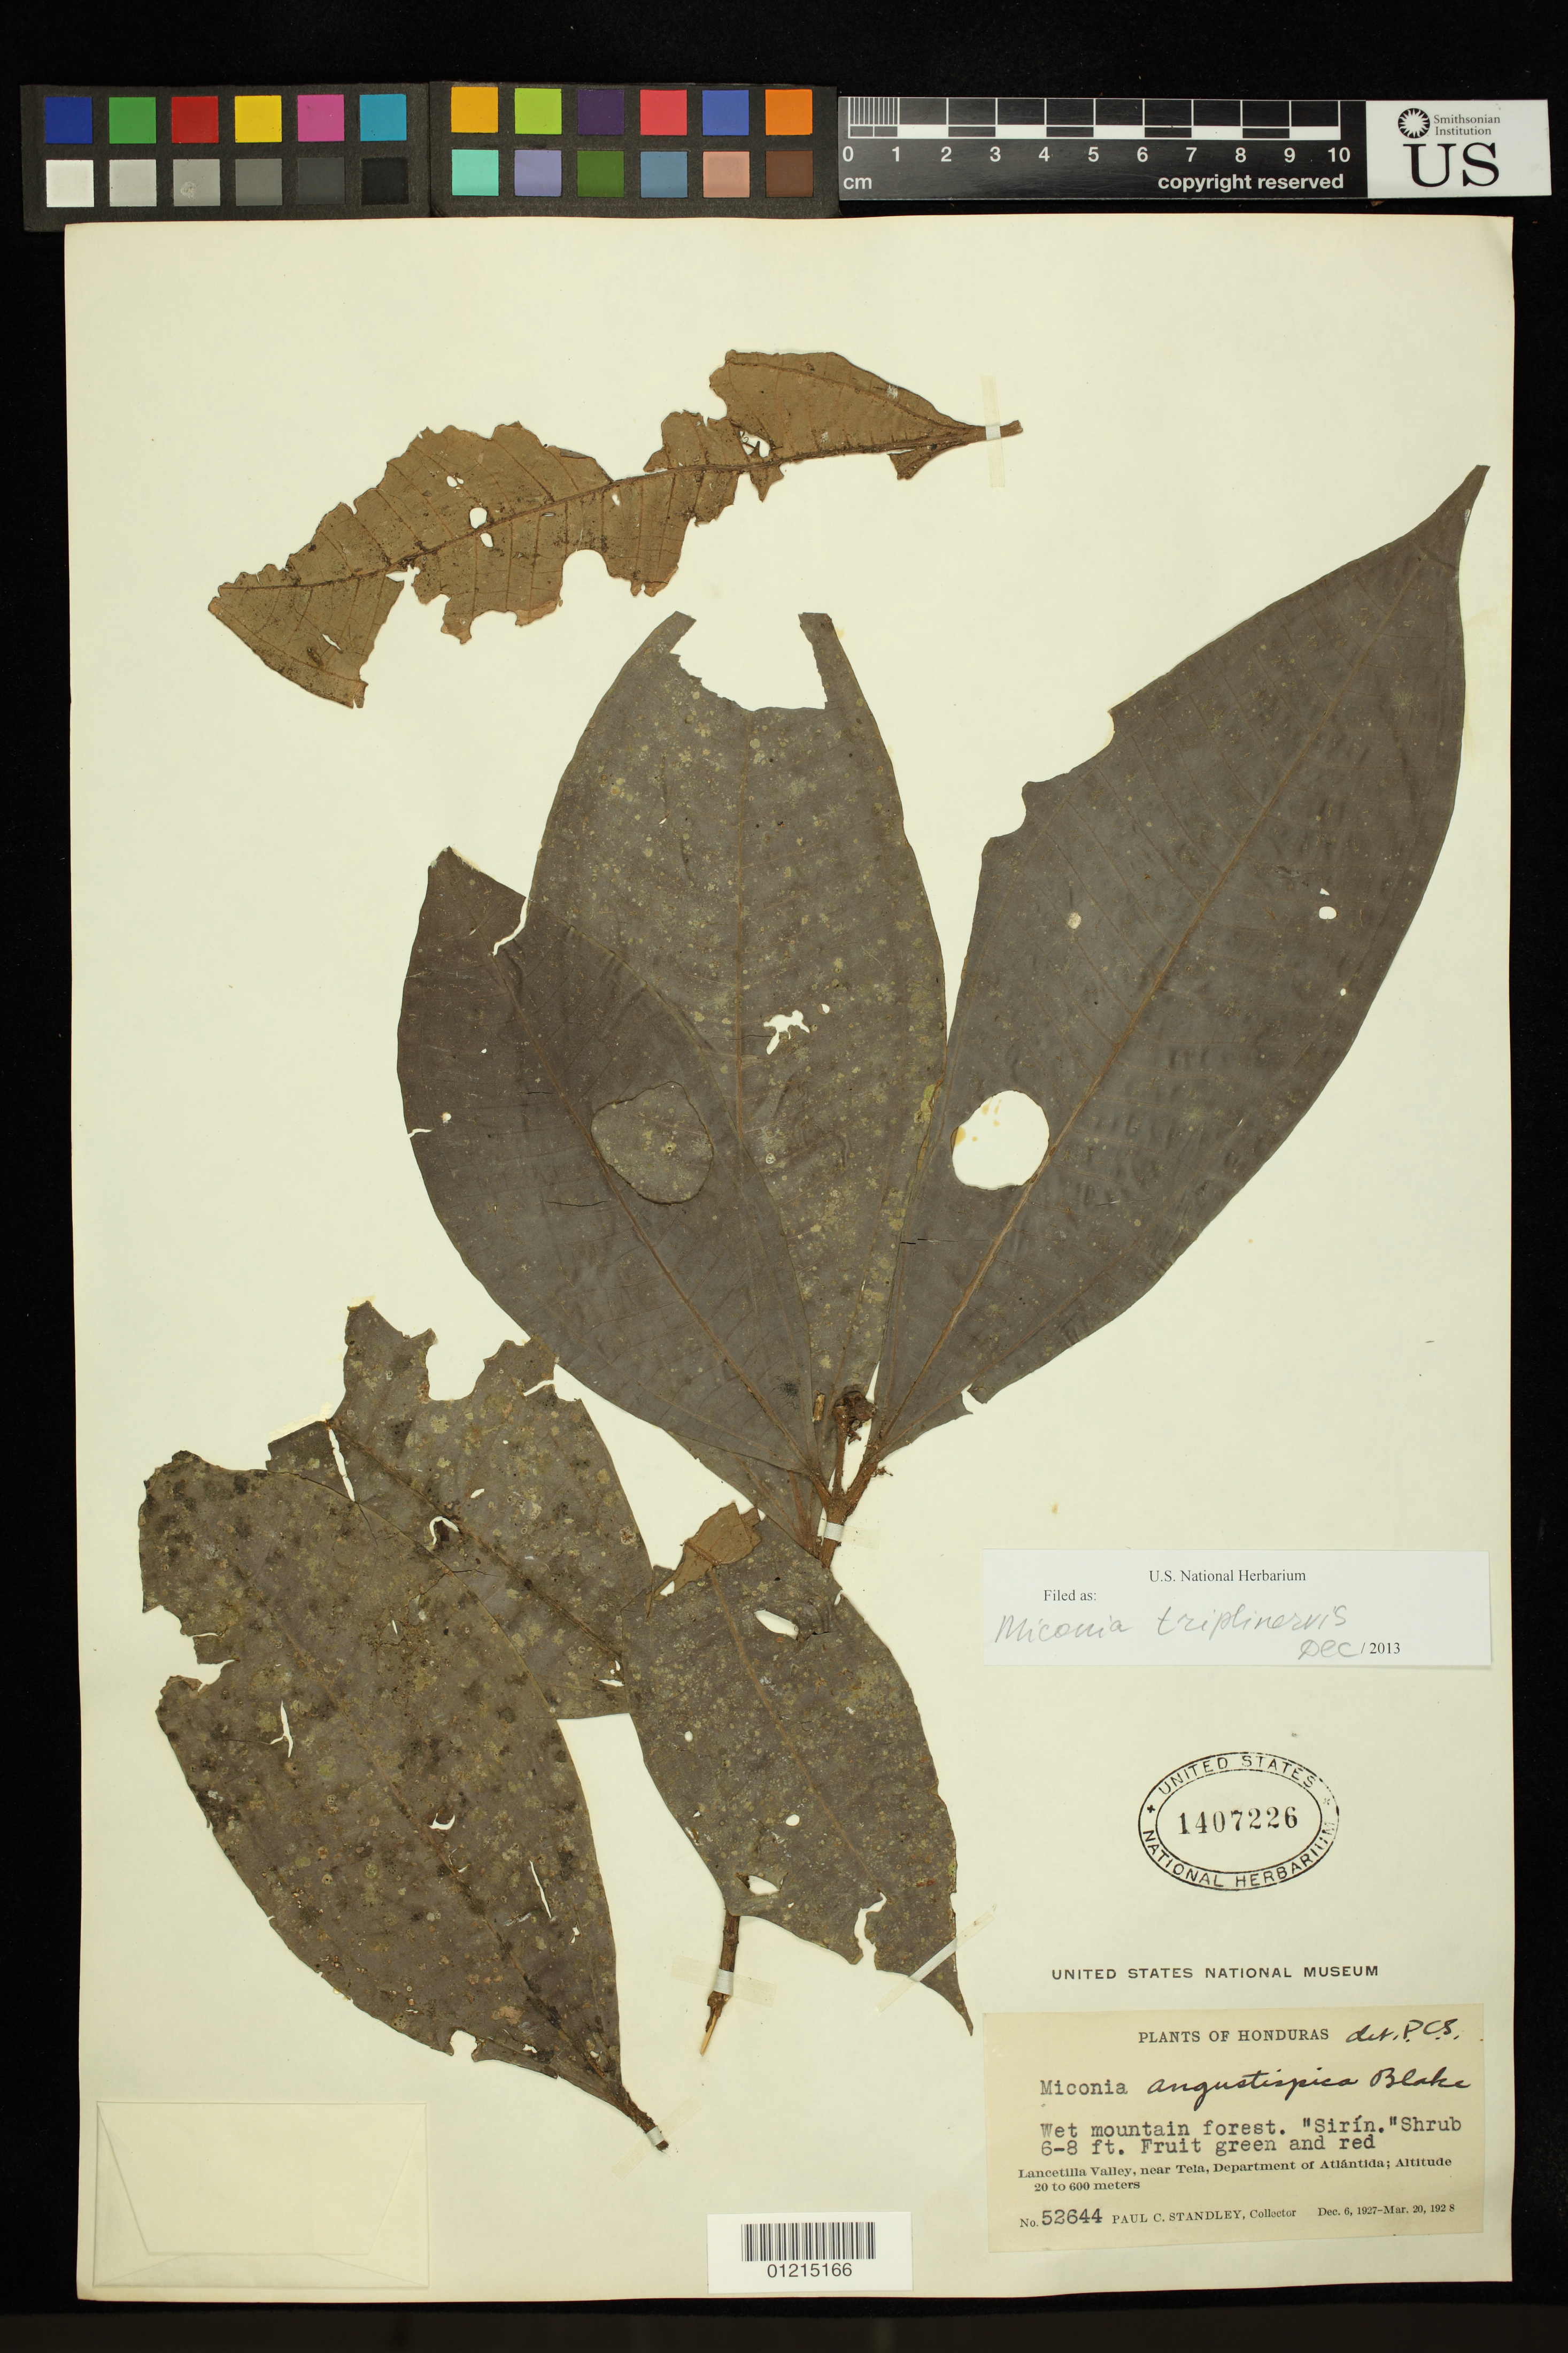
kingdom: Plantae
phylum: Tracheophyta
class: Magnoliopsida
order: Myrtales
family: Melastomataceae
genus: Miconia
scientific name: Miconia triplinervis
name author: Ruiz & Pav.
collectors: P. C. Standley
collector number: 52644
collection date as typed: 06 Dec 1927 to 20 Mar 1928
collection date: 1927-12-06/1928-03-20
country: Honduras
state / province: Atlántida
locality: Lancetilla Valley, near Tela.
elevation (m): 20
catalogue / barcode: US 1407226